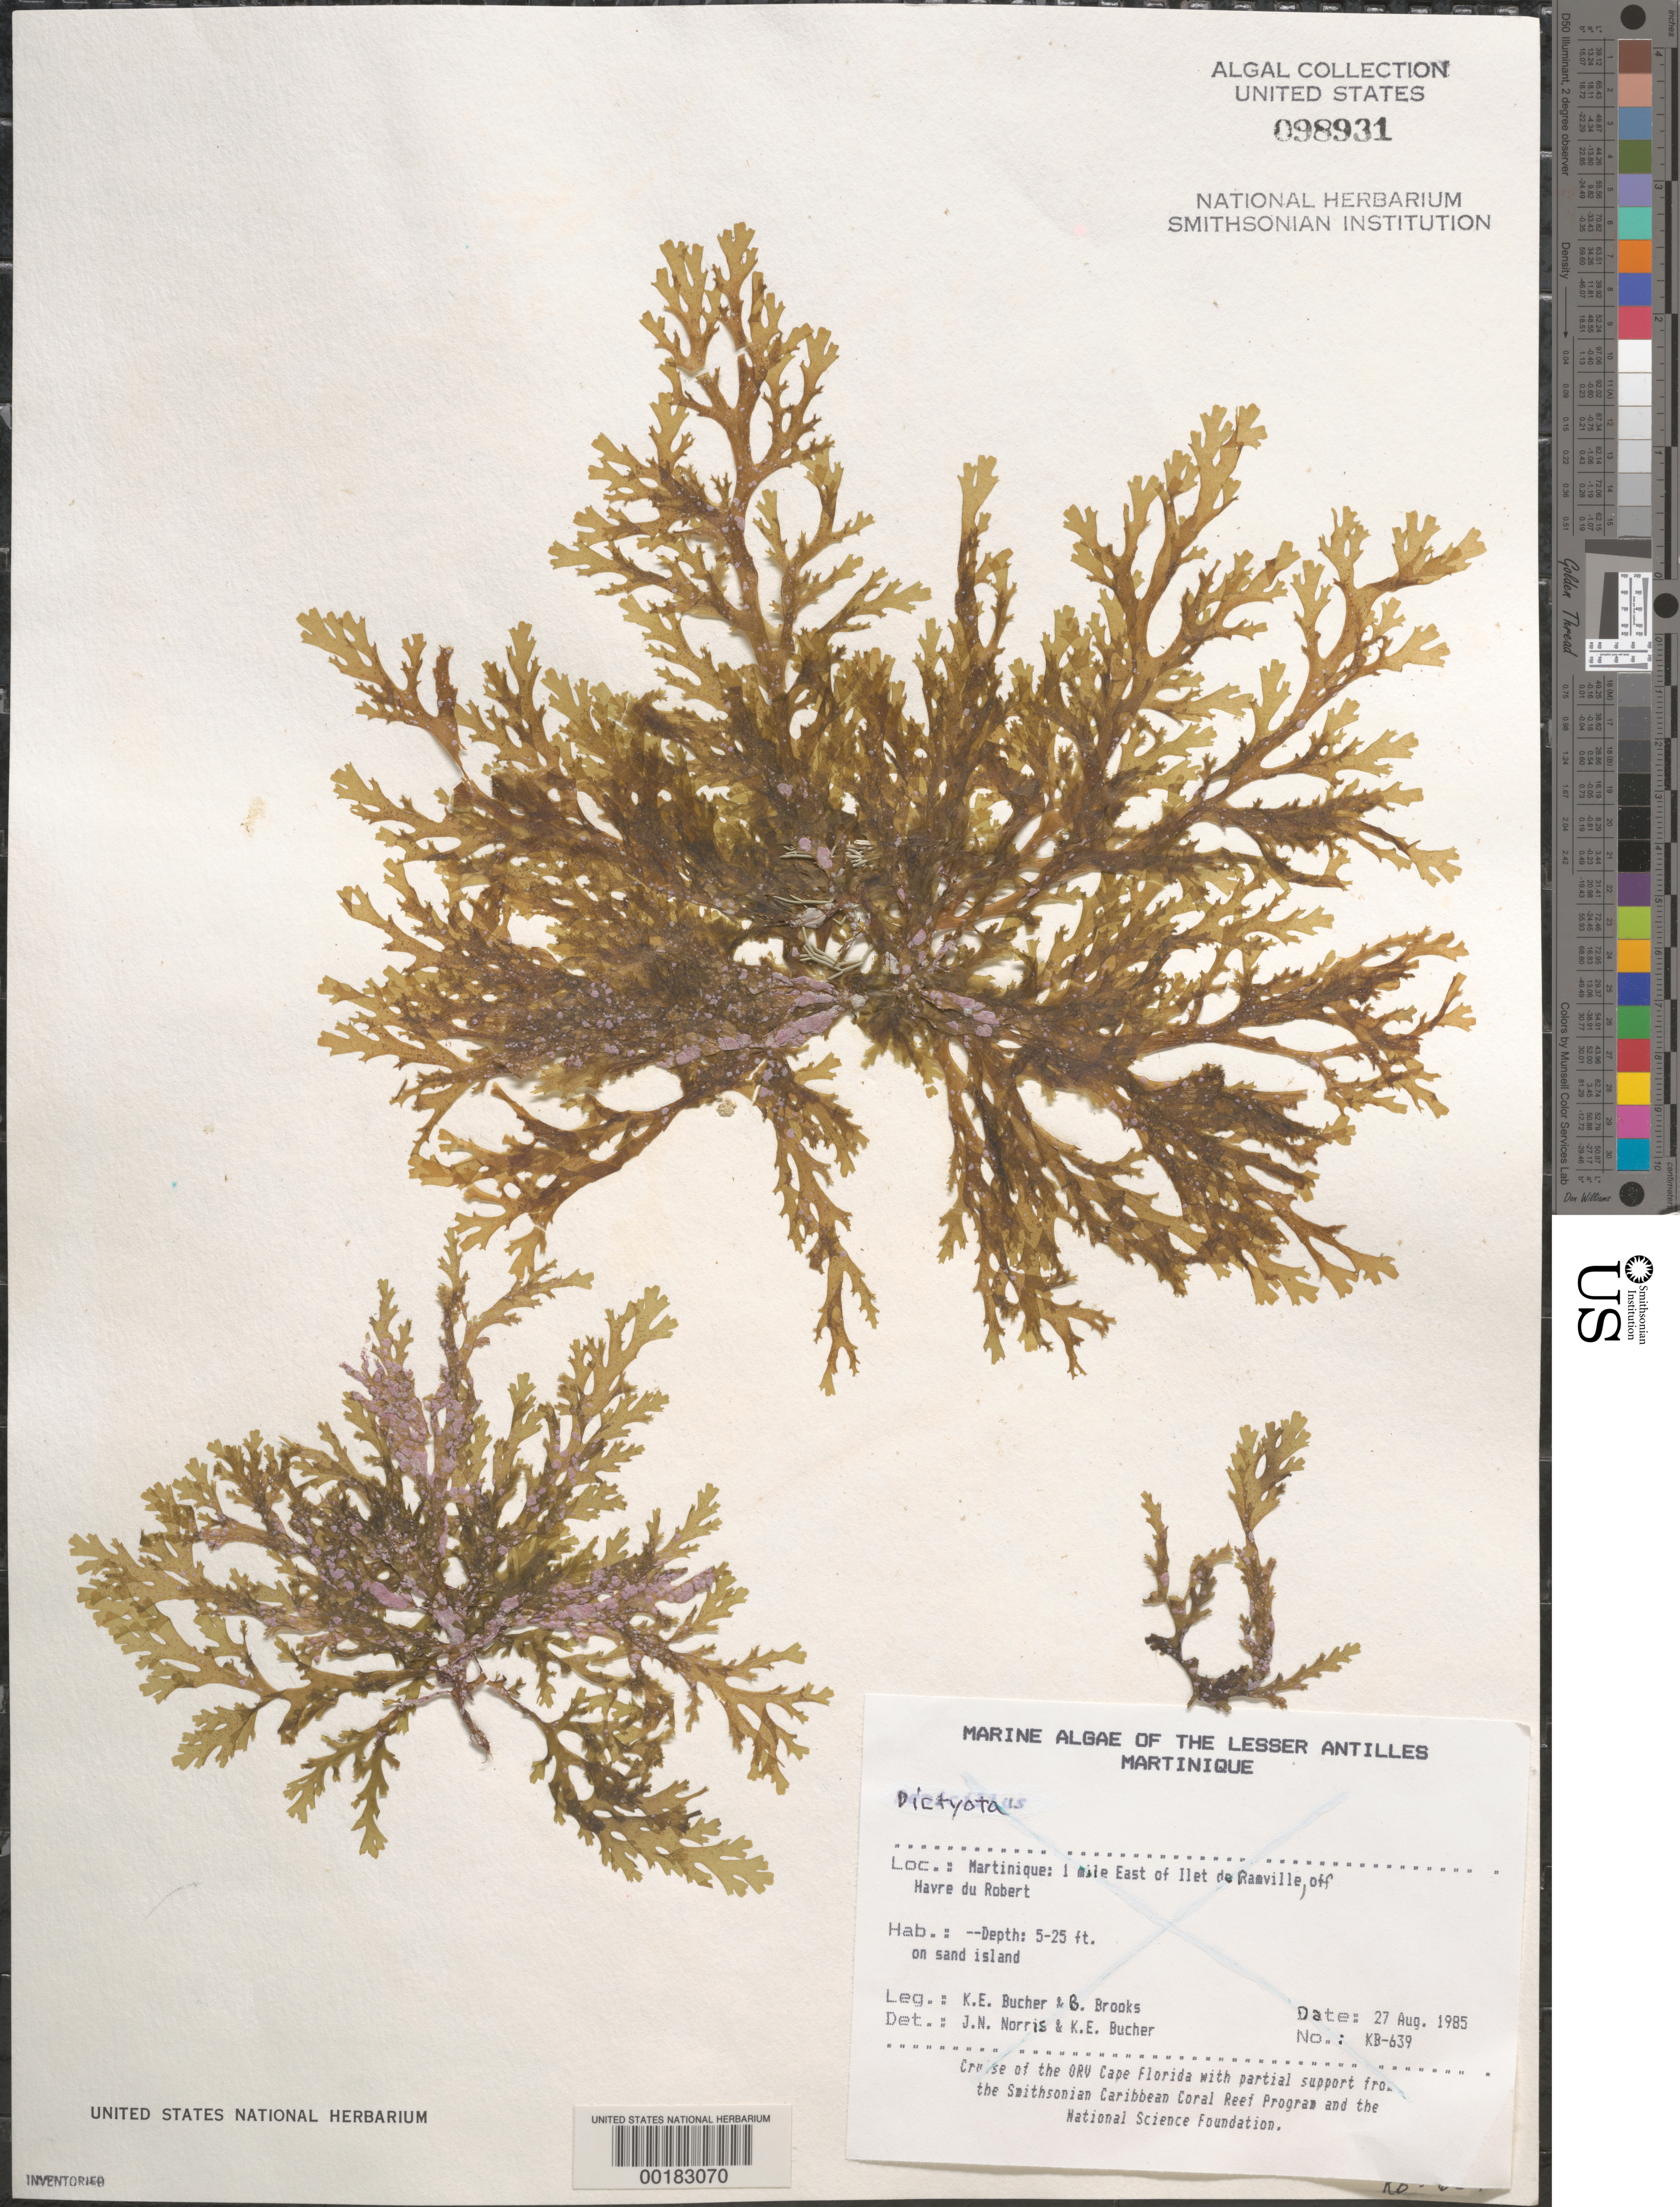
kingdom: Chromista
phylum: Ochrophyta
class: Phaeophyceae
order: Dictyotales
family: Dictyotaceae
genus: Dictyota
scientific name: Dictyota sp.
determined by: Norris, J. N.; Bucher, K. E.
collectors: K. E. Bucher & B. Brooks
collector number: Kb-639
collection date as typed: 27 Aug 1985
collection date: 1985-08-27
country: Martinique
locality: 1 mile east of Ilet de Ramville, off Havre du Robert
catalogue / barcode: US 98931